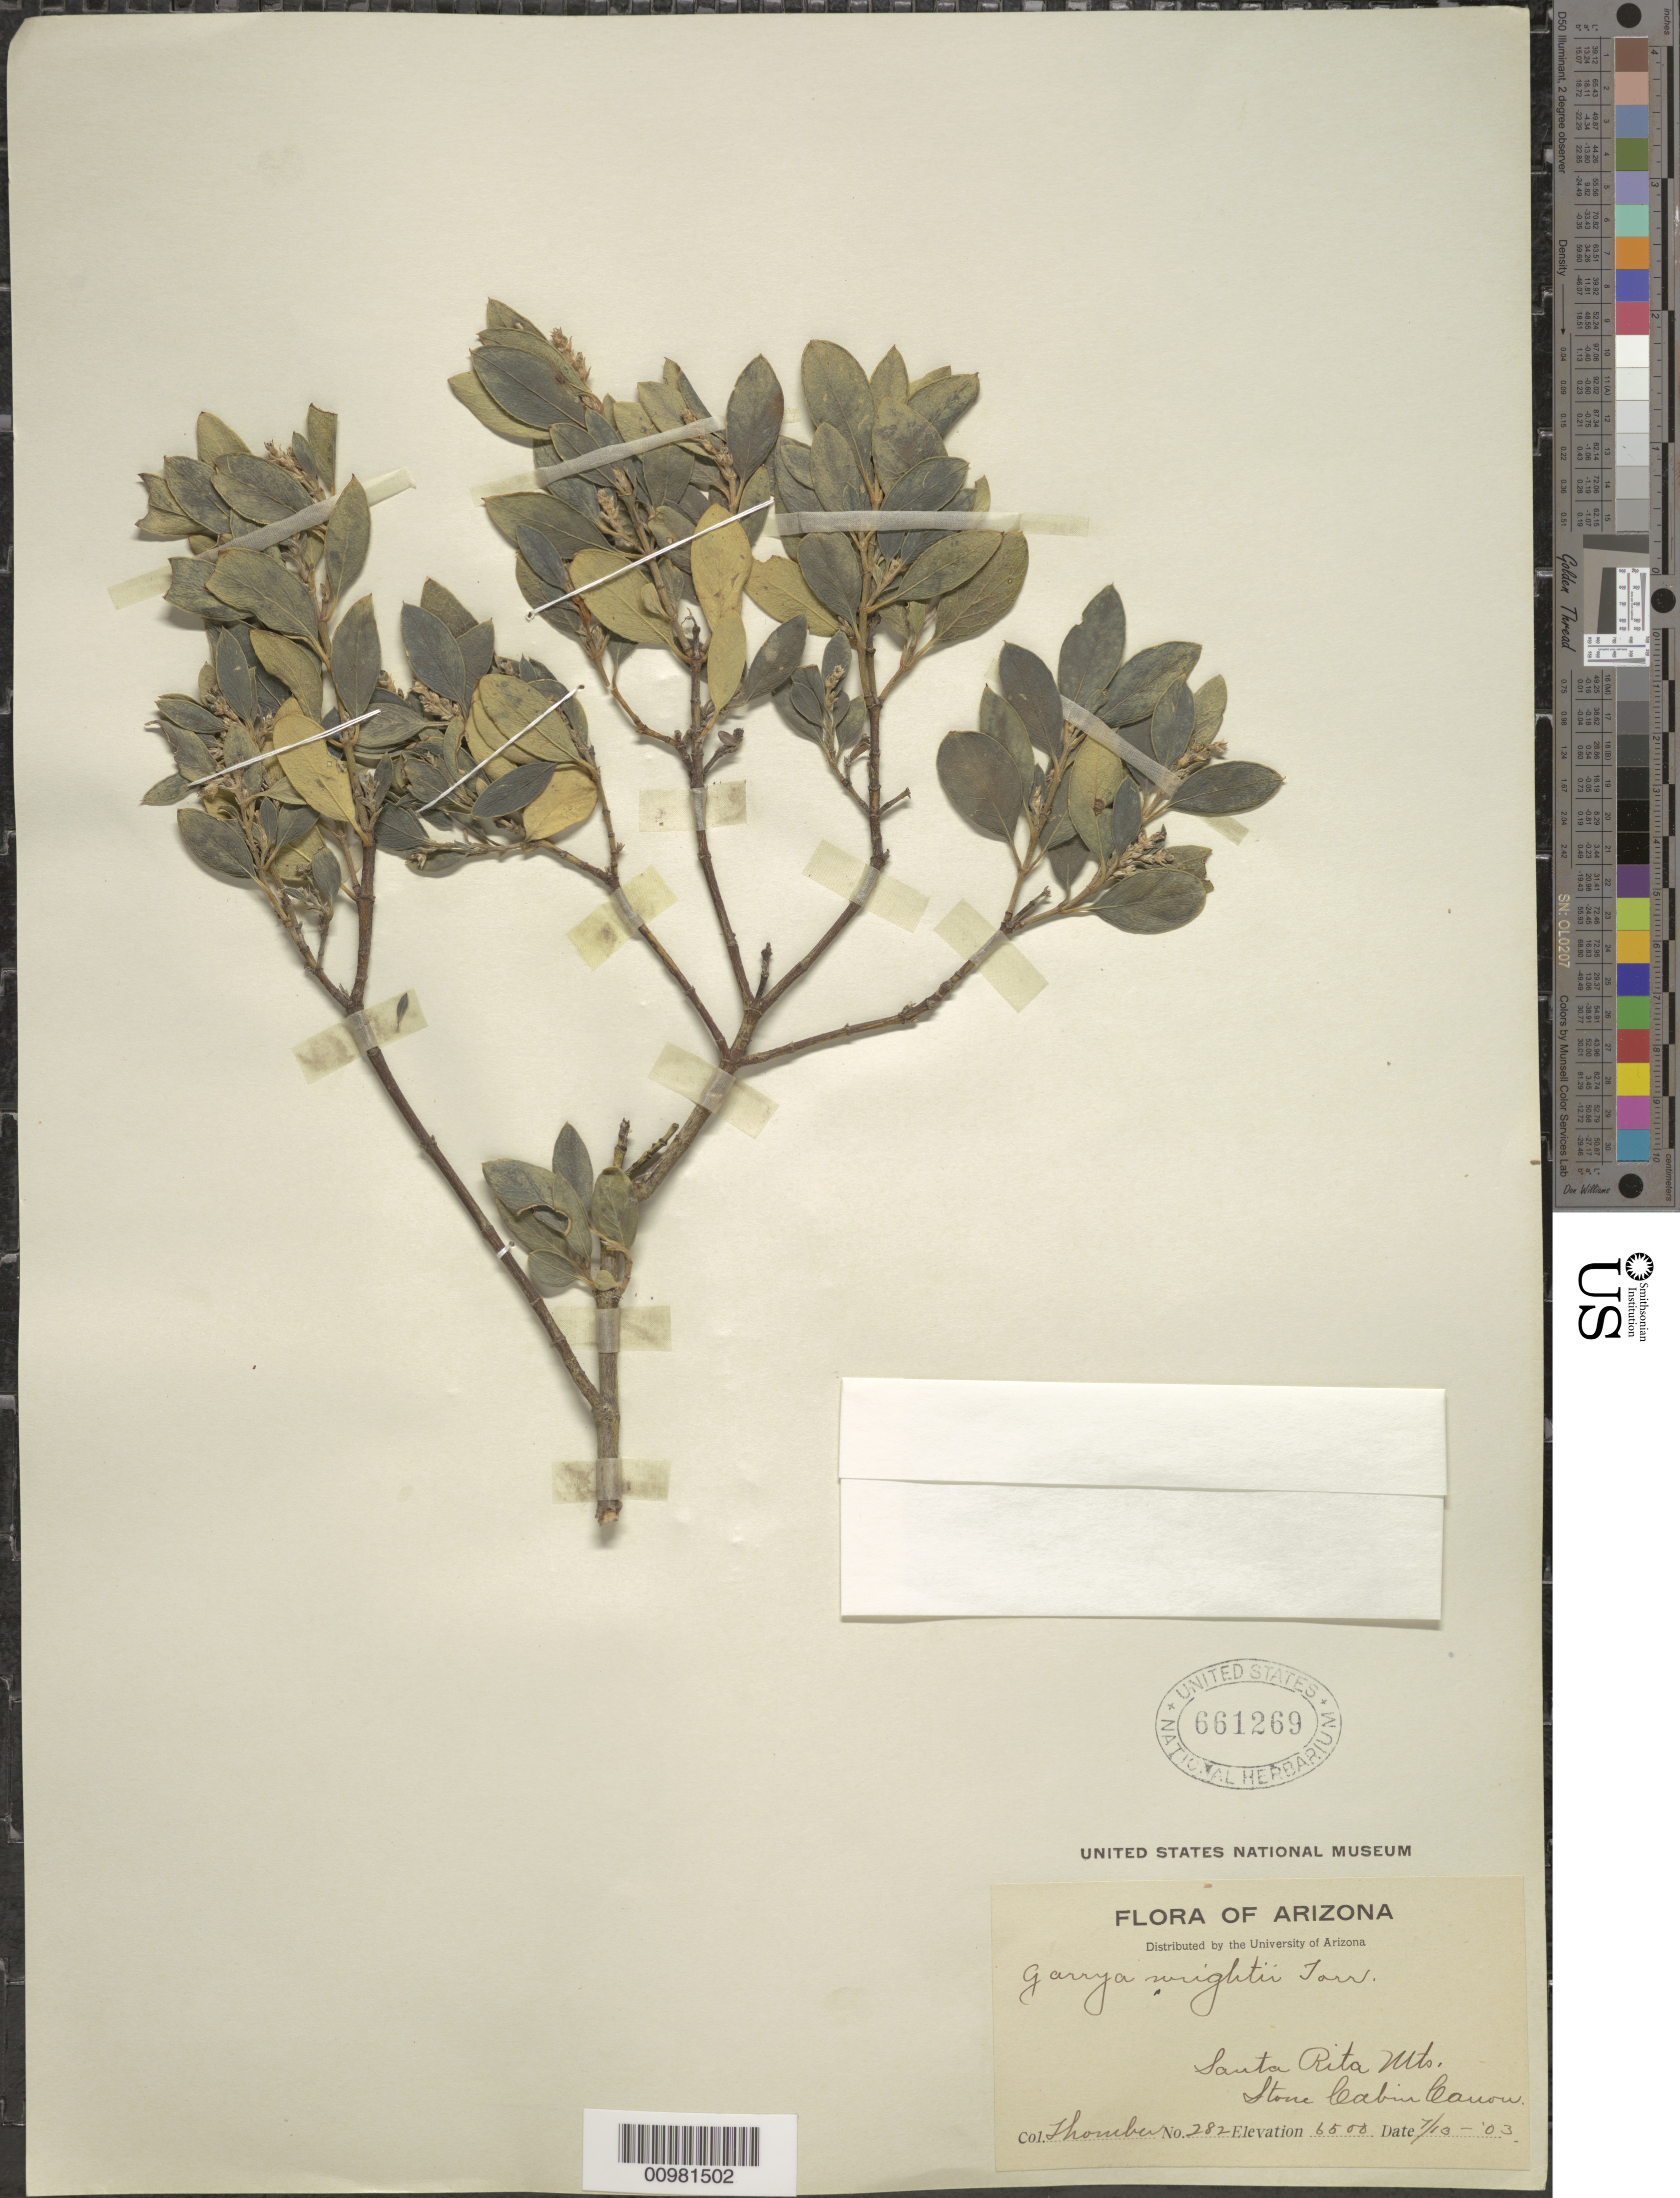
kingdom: Plantae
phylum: Tracheophyta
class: Magnoliopsida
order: Garryales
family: Garryaceae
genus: Garrya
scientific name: Garrya wrightii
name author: Torr.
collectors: J. Thornber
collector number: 282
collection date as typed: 10 Jul 1903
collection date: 1903-07-10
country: United States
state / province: Arizona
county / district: Pima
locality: Santa Rita Mts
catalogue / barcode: US 661269